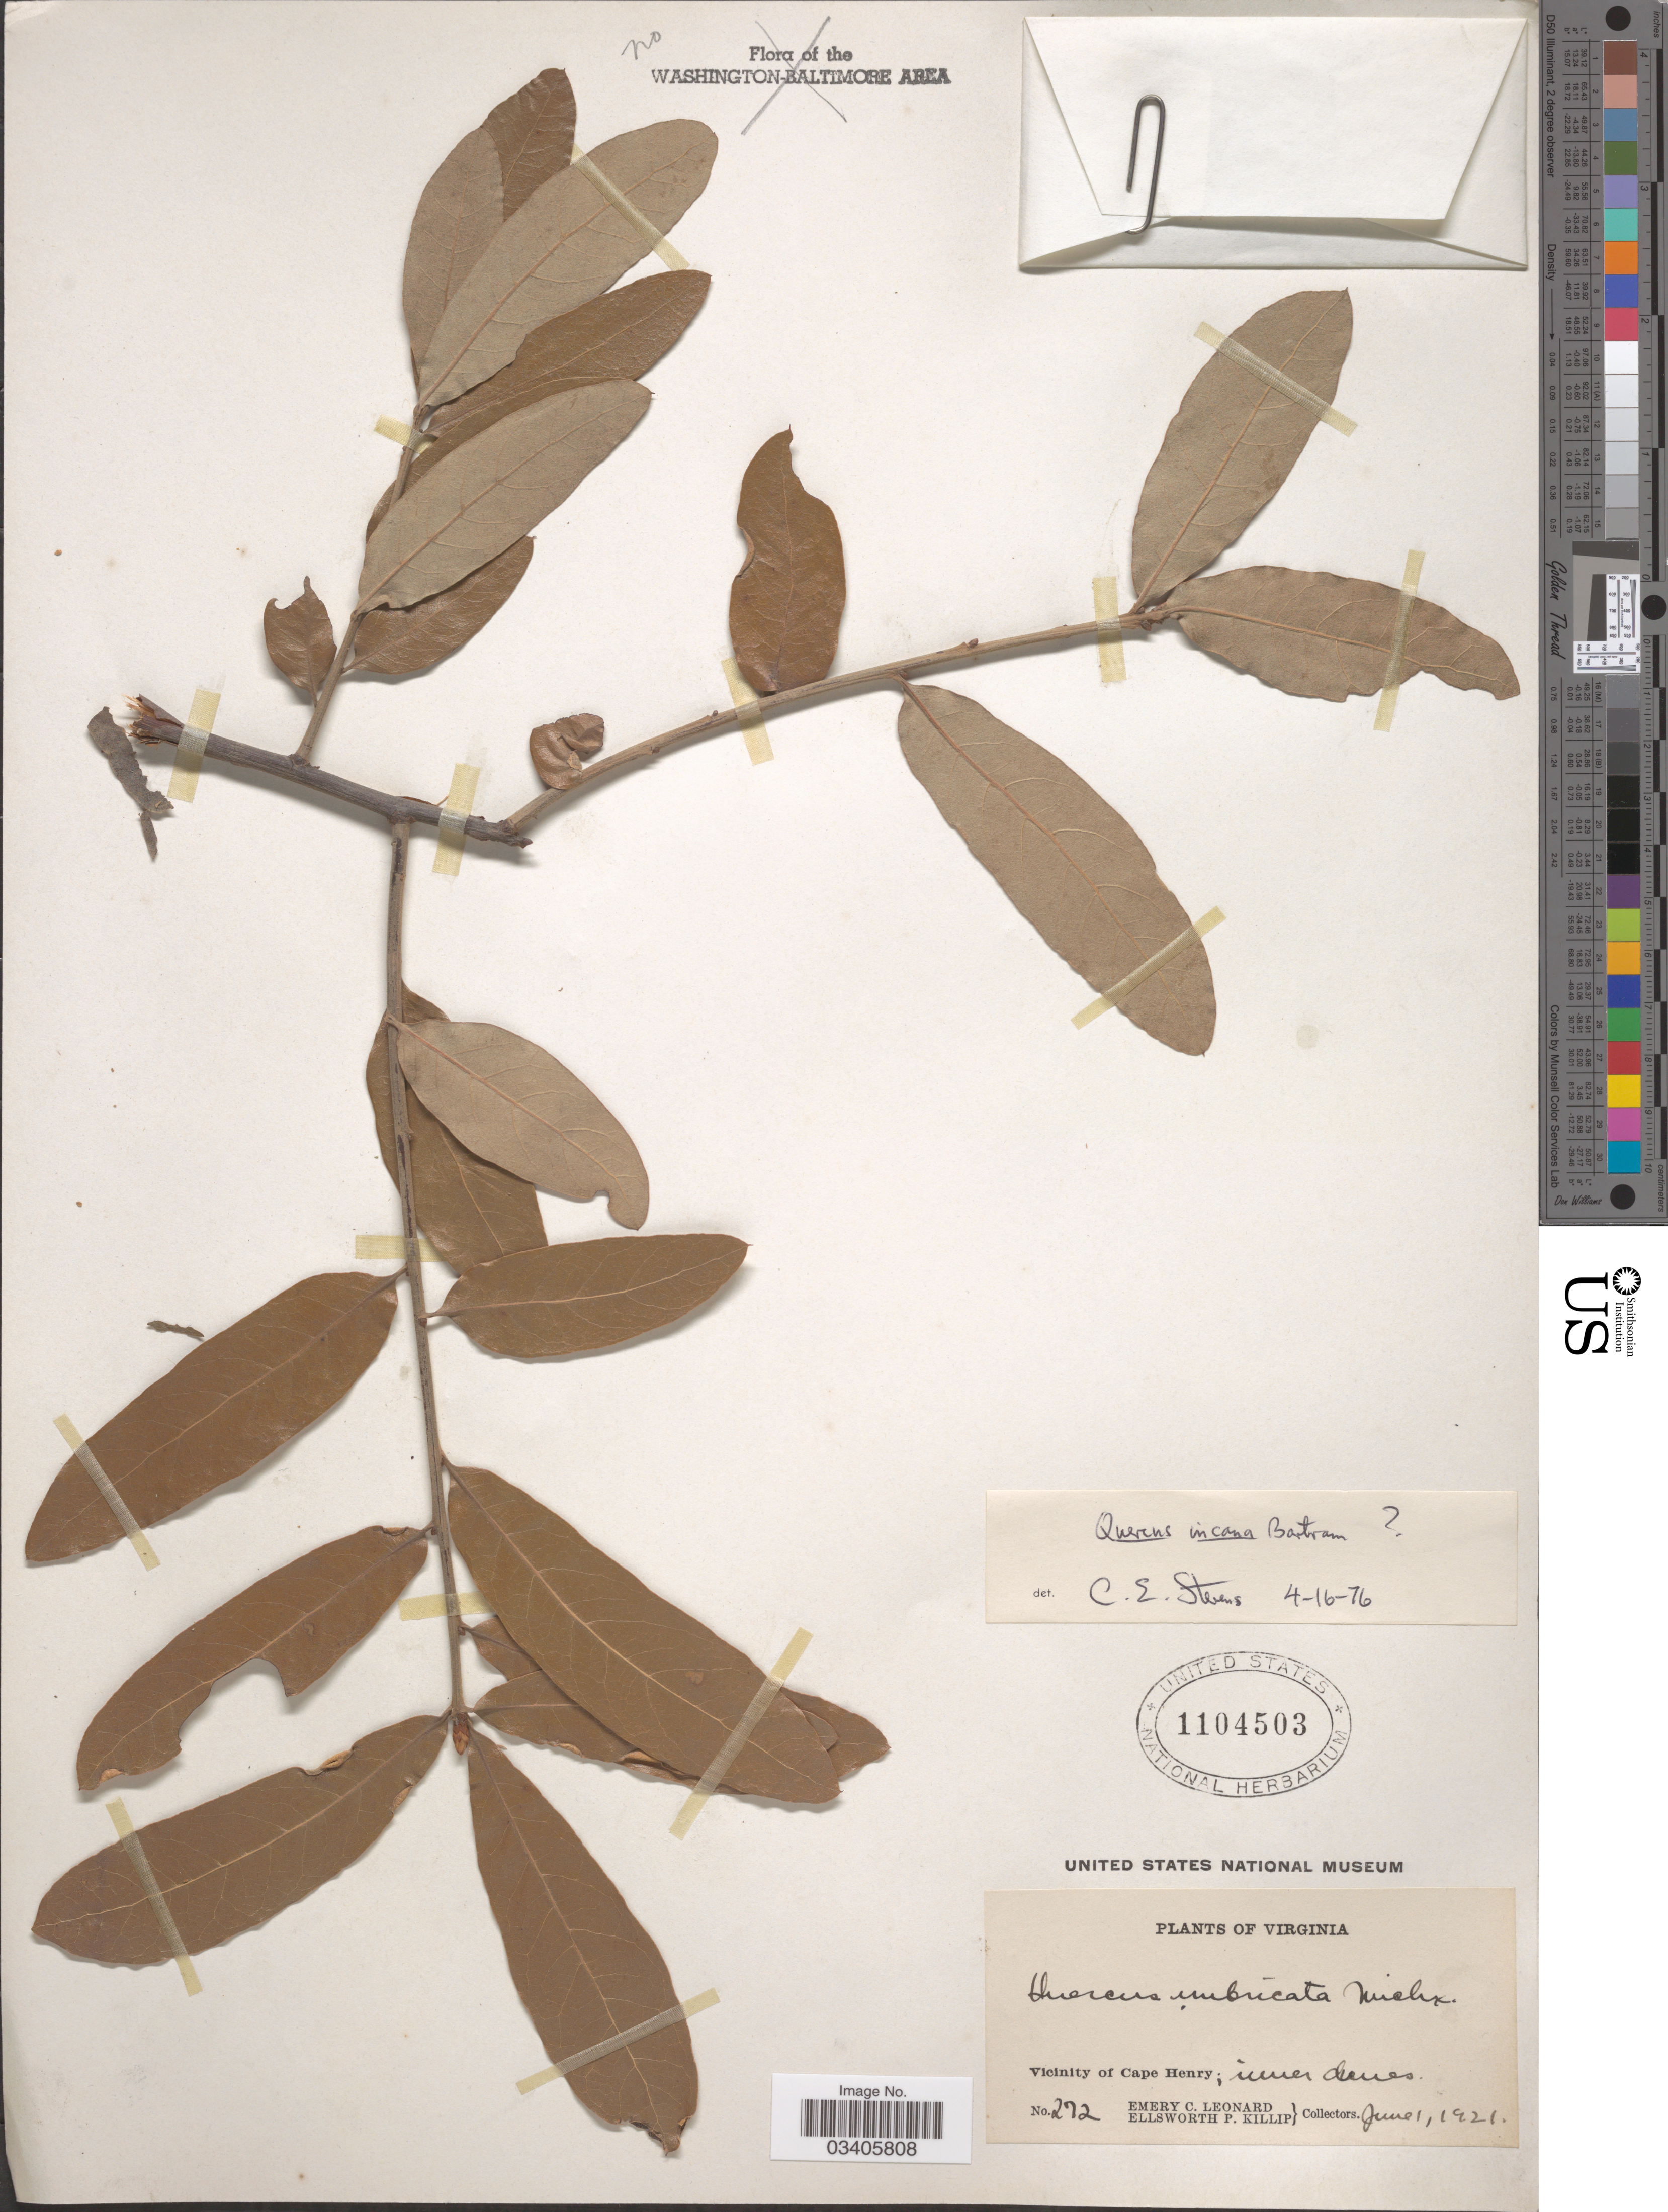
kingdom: Plantae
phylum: Tracheophyta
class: Magnoliopsida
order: Fagales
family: Fagaceae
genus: Quercus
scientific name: Quercus incana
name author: W. Bartram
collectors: E. C. Leonard & E. P. Killip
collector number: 272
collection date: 1921-06-01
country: United States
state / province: Virginia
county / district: City of Virginia Beach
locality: Vicinity of Cape Henry.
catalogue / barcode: US 1104503